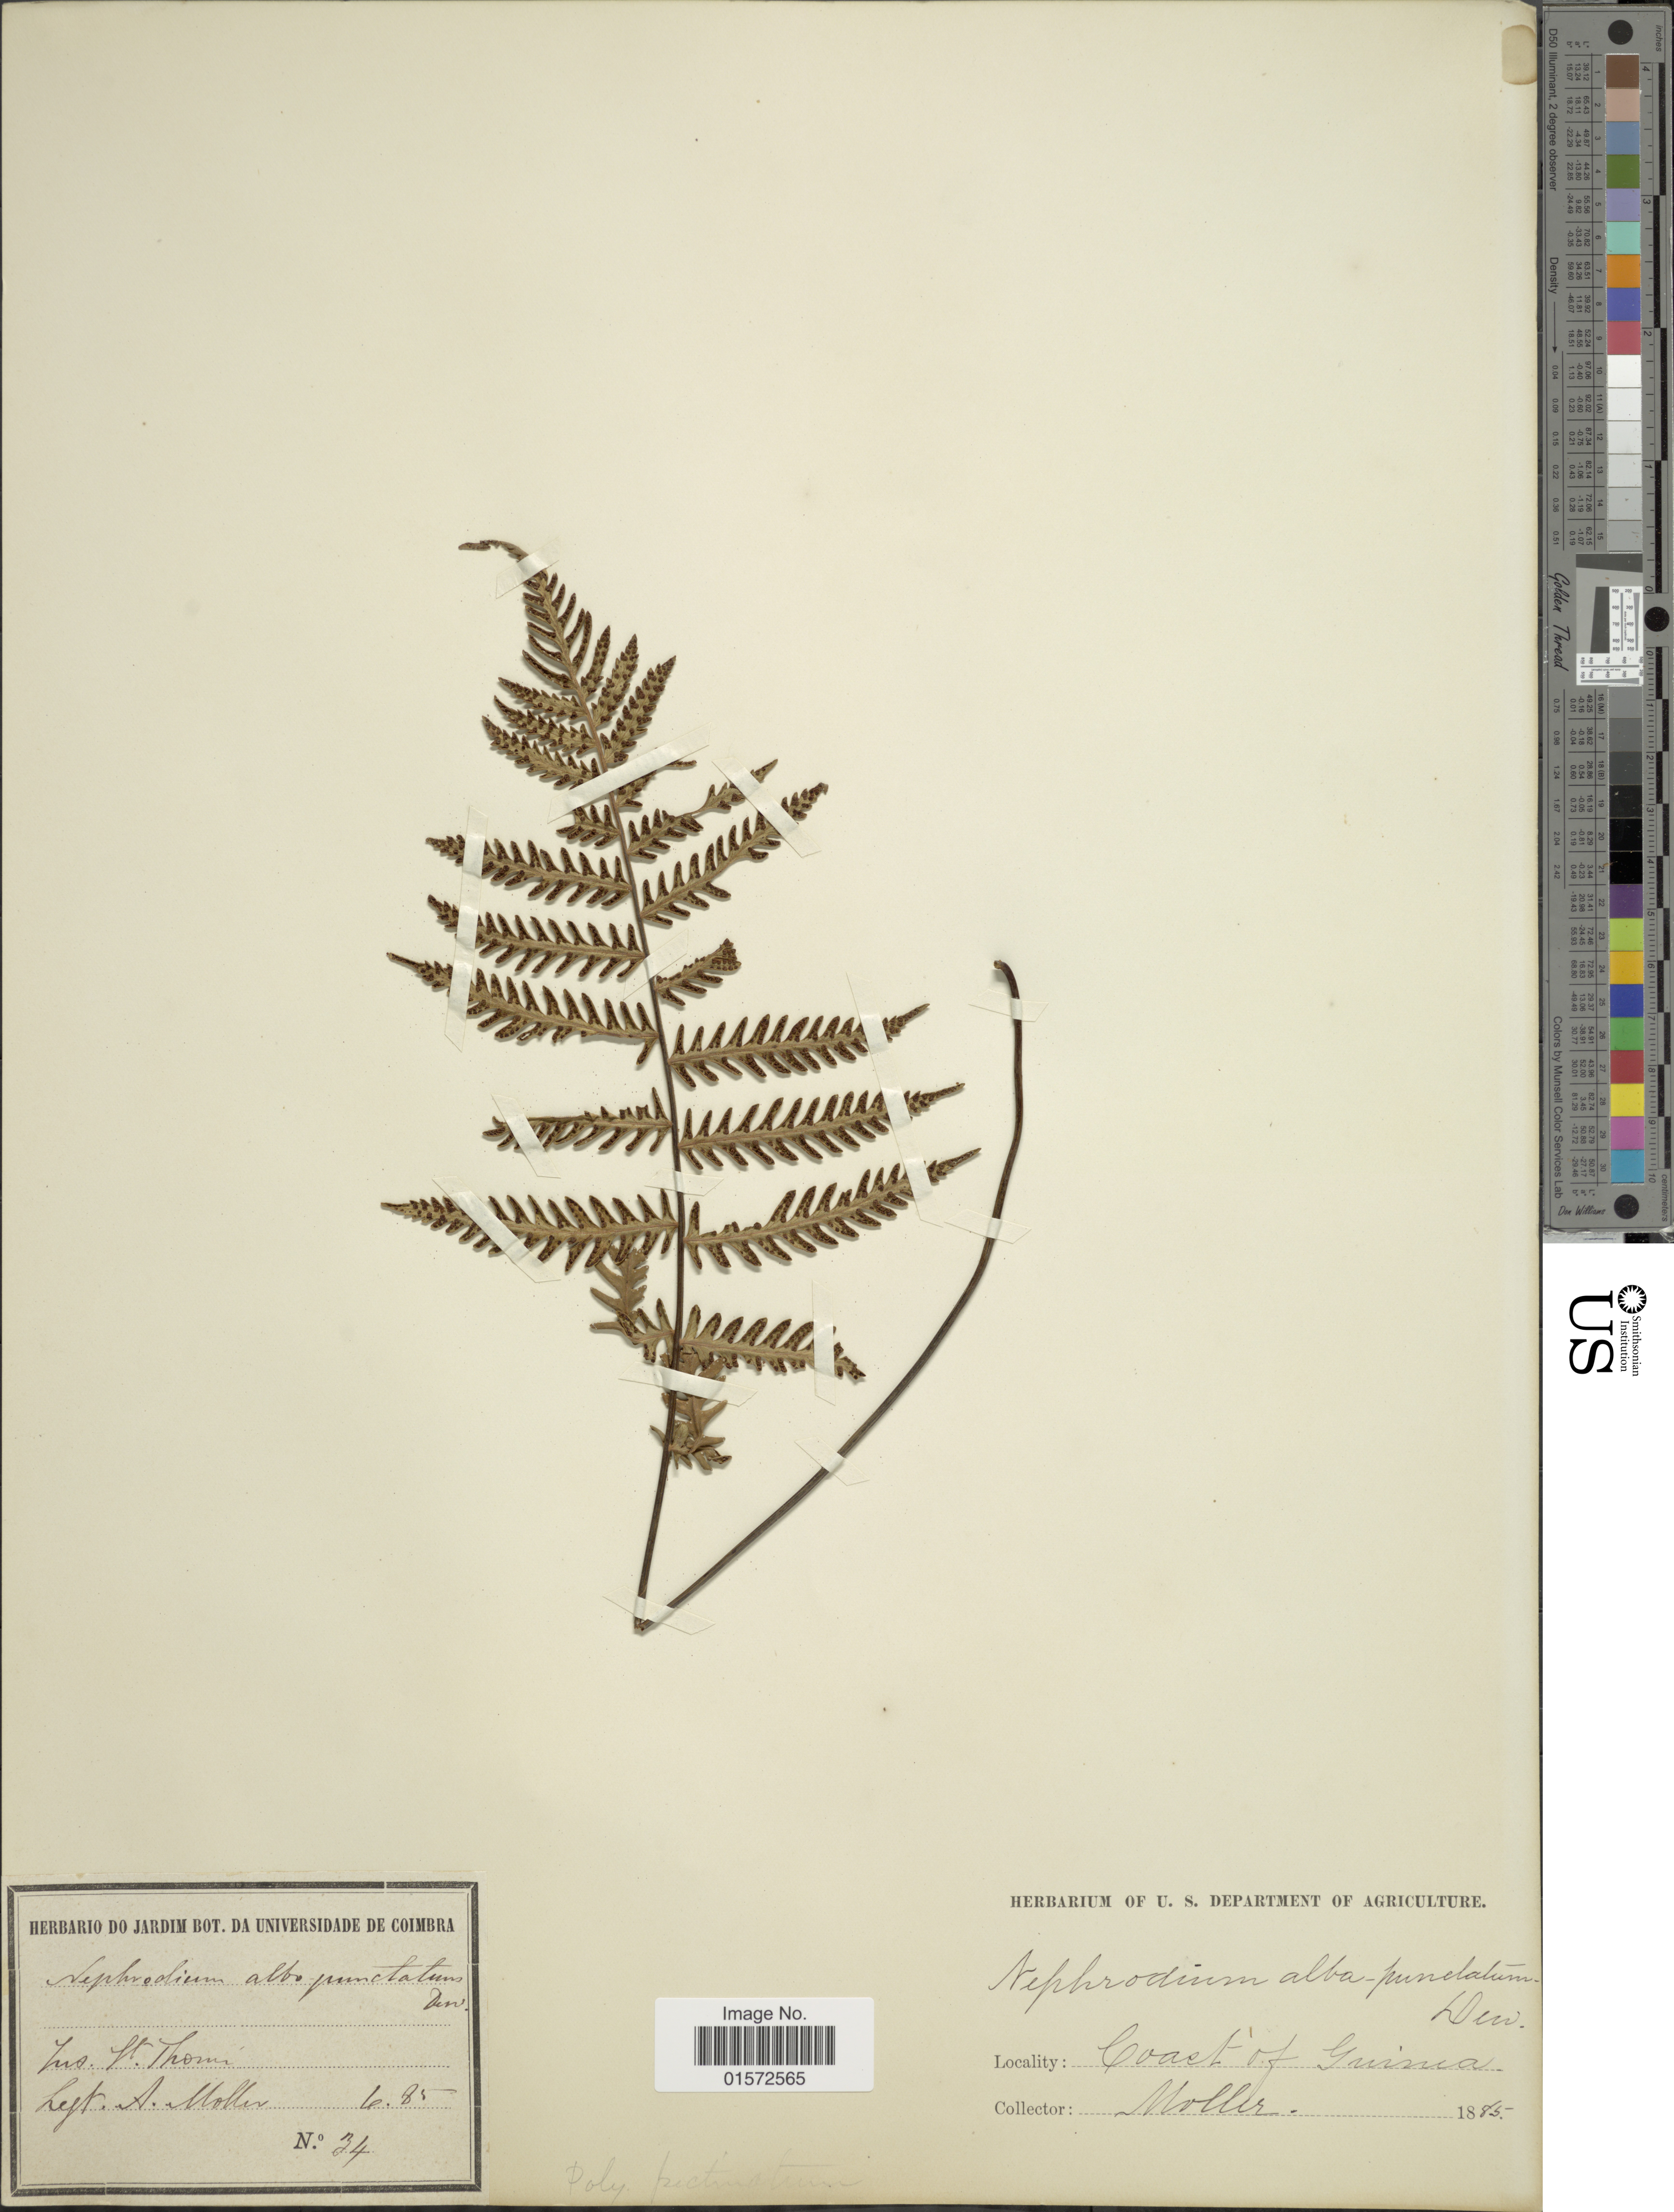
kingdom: Plantae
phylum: Tracheophyta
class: Polypodiopsida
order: Polypodiales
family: Tectariaceae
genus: Arthropteris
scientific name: Arthropteris orientalis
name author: (J.F. Gmel.) Posth.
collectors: A. Moller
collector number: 34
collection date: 1885-06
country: Guinea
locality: Coast of Guinea